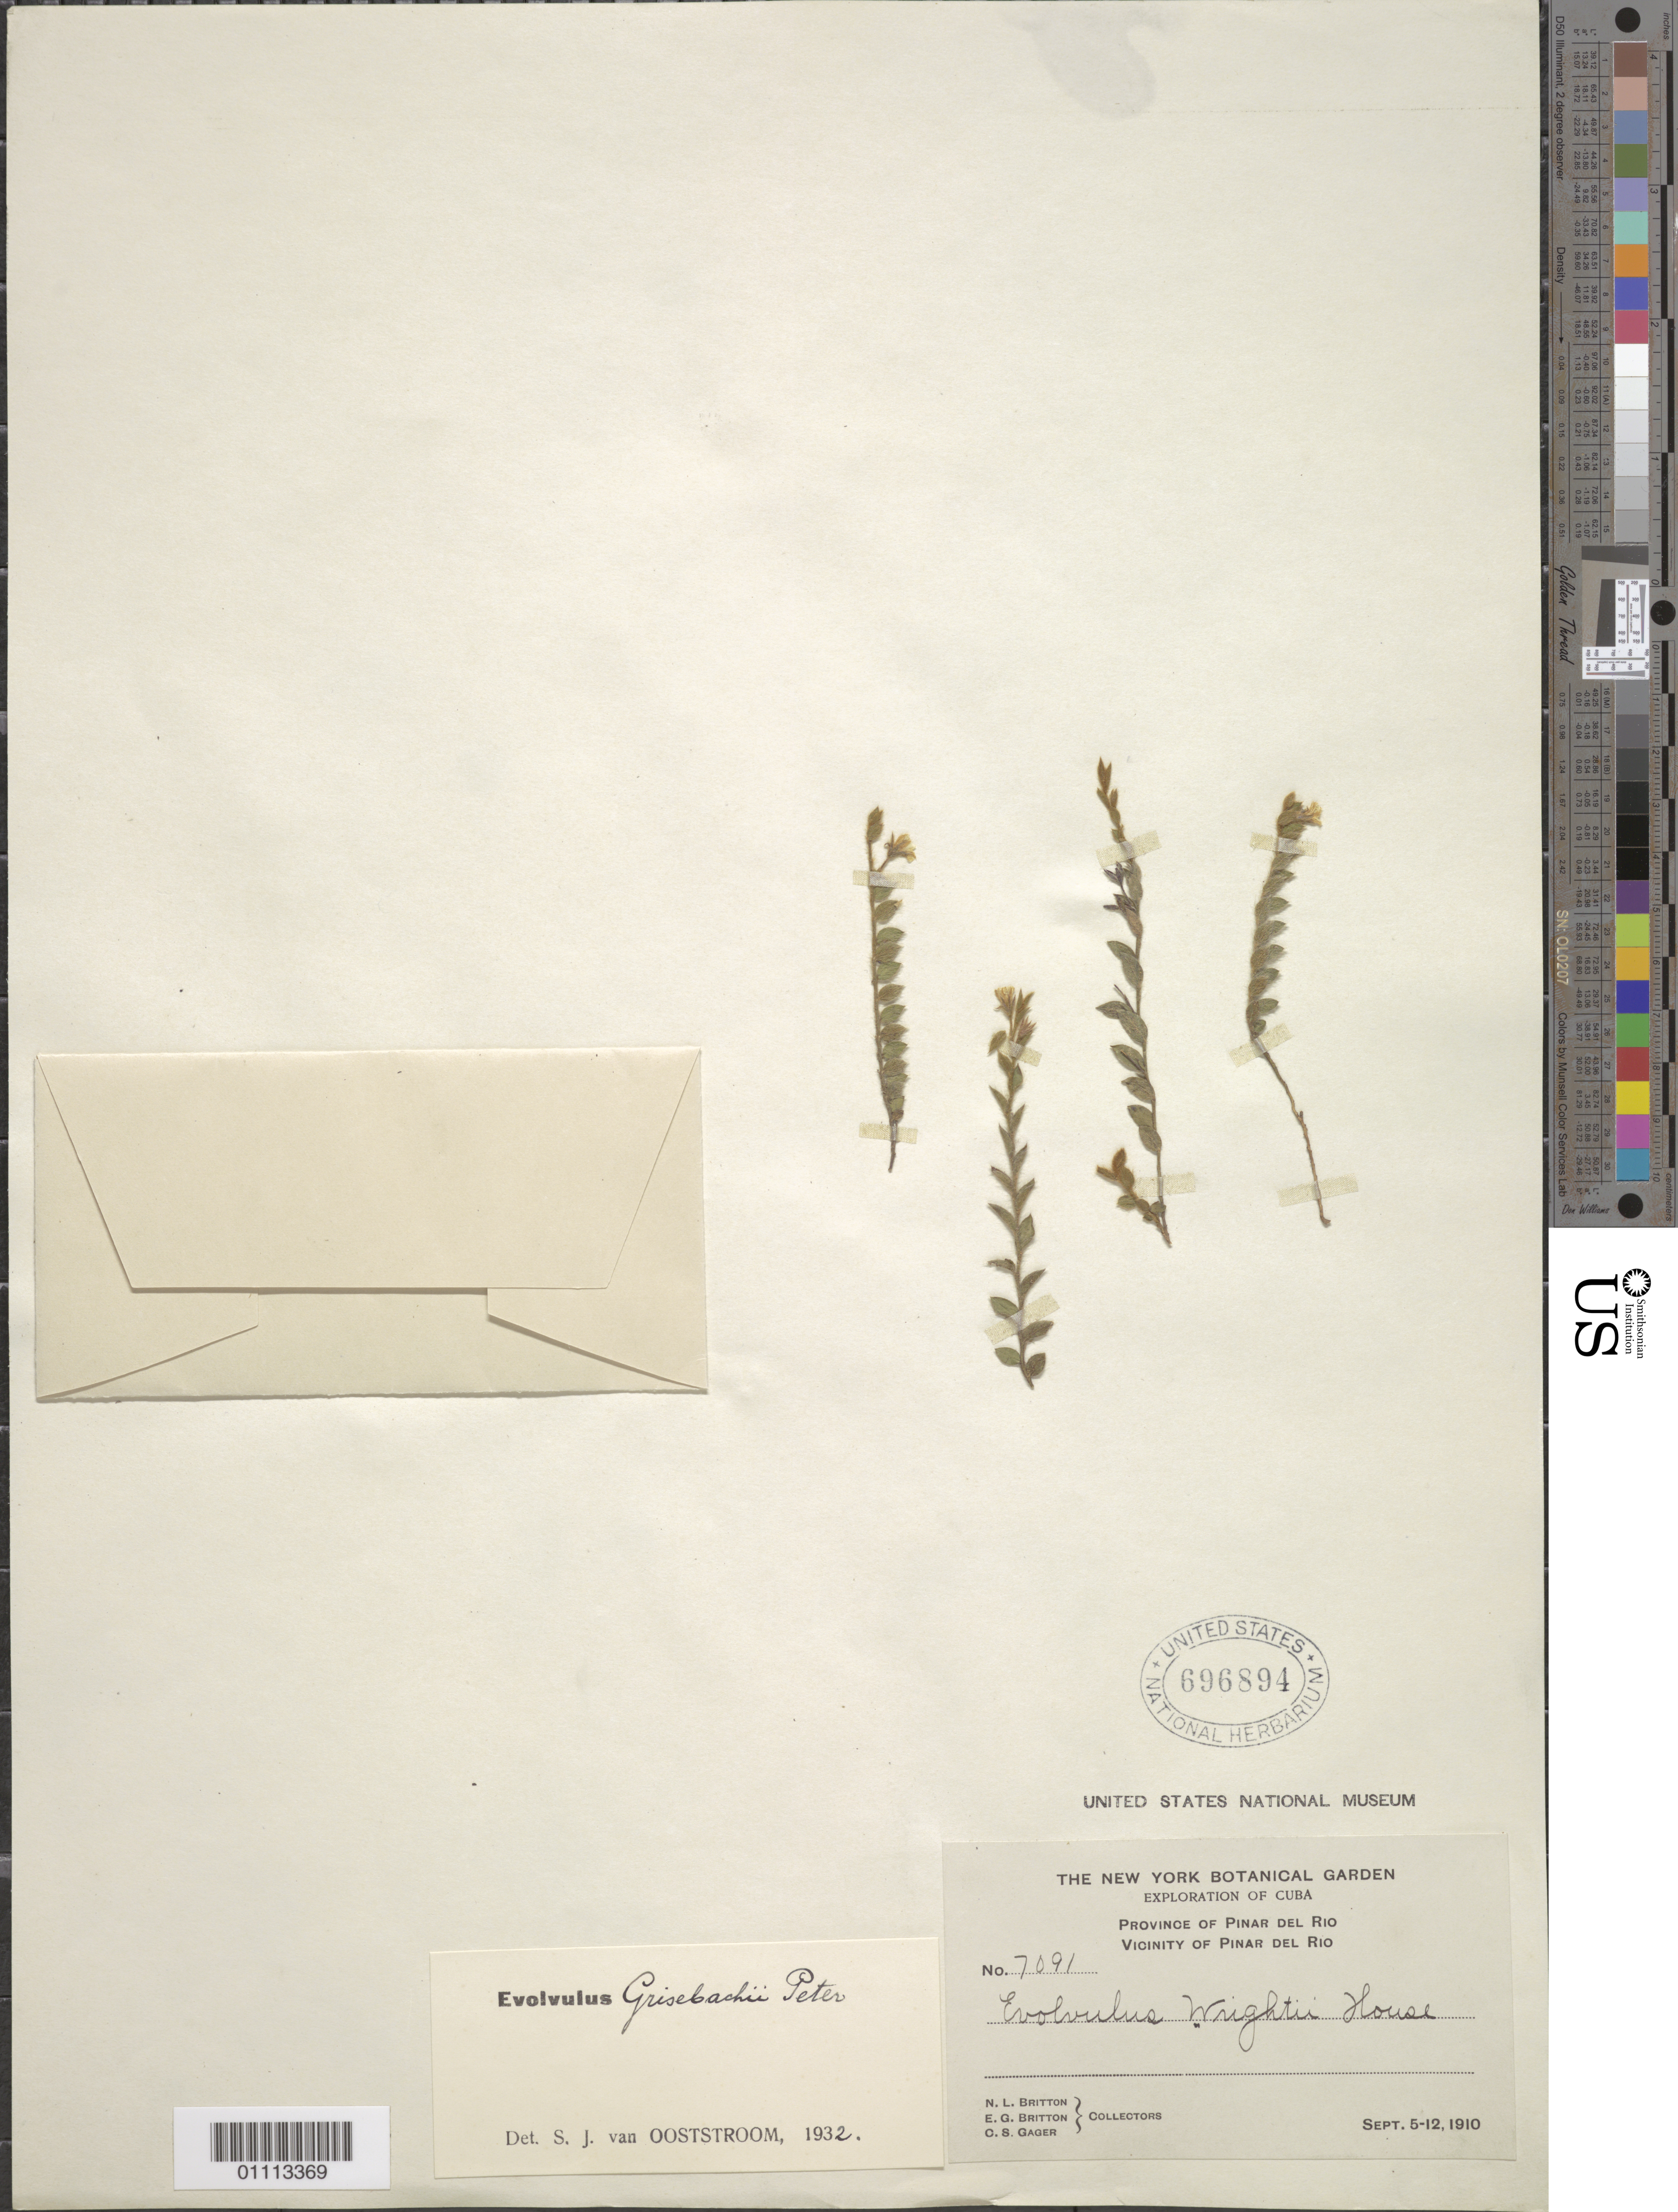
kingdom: Plantae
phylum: Tracheophyta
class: Magnoliopsida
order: Solanales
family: Convolvulaceae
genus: Evolvulus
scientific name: Evolvulus wrightii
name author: House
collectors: N. Britton, E. G. Britton & C. Gager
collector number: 7091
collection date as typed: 05 Sep 1910 to 12 Sep 1910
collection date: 1910-09-05/1910-09-12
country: Cuba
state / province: Pinar del Rio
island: Cuba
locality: Vicinity of Pinar del Rio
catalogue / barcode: US 696894